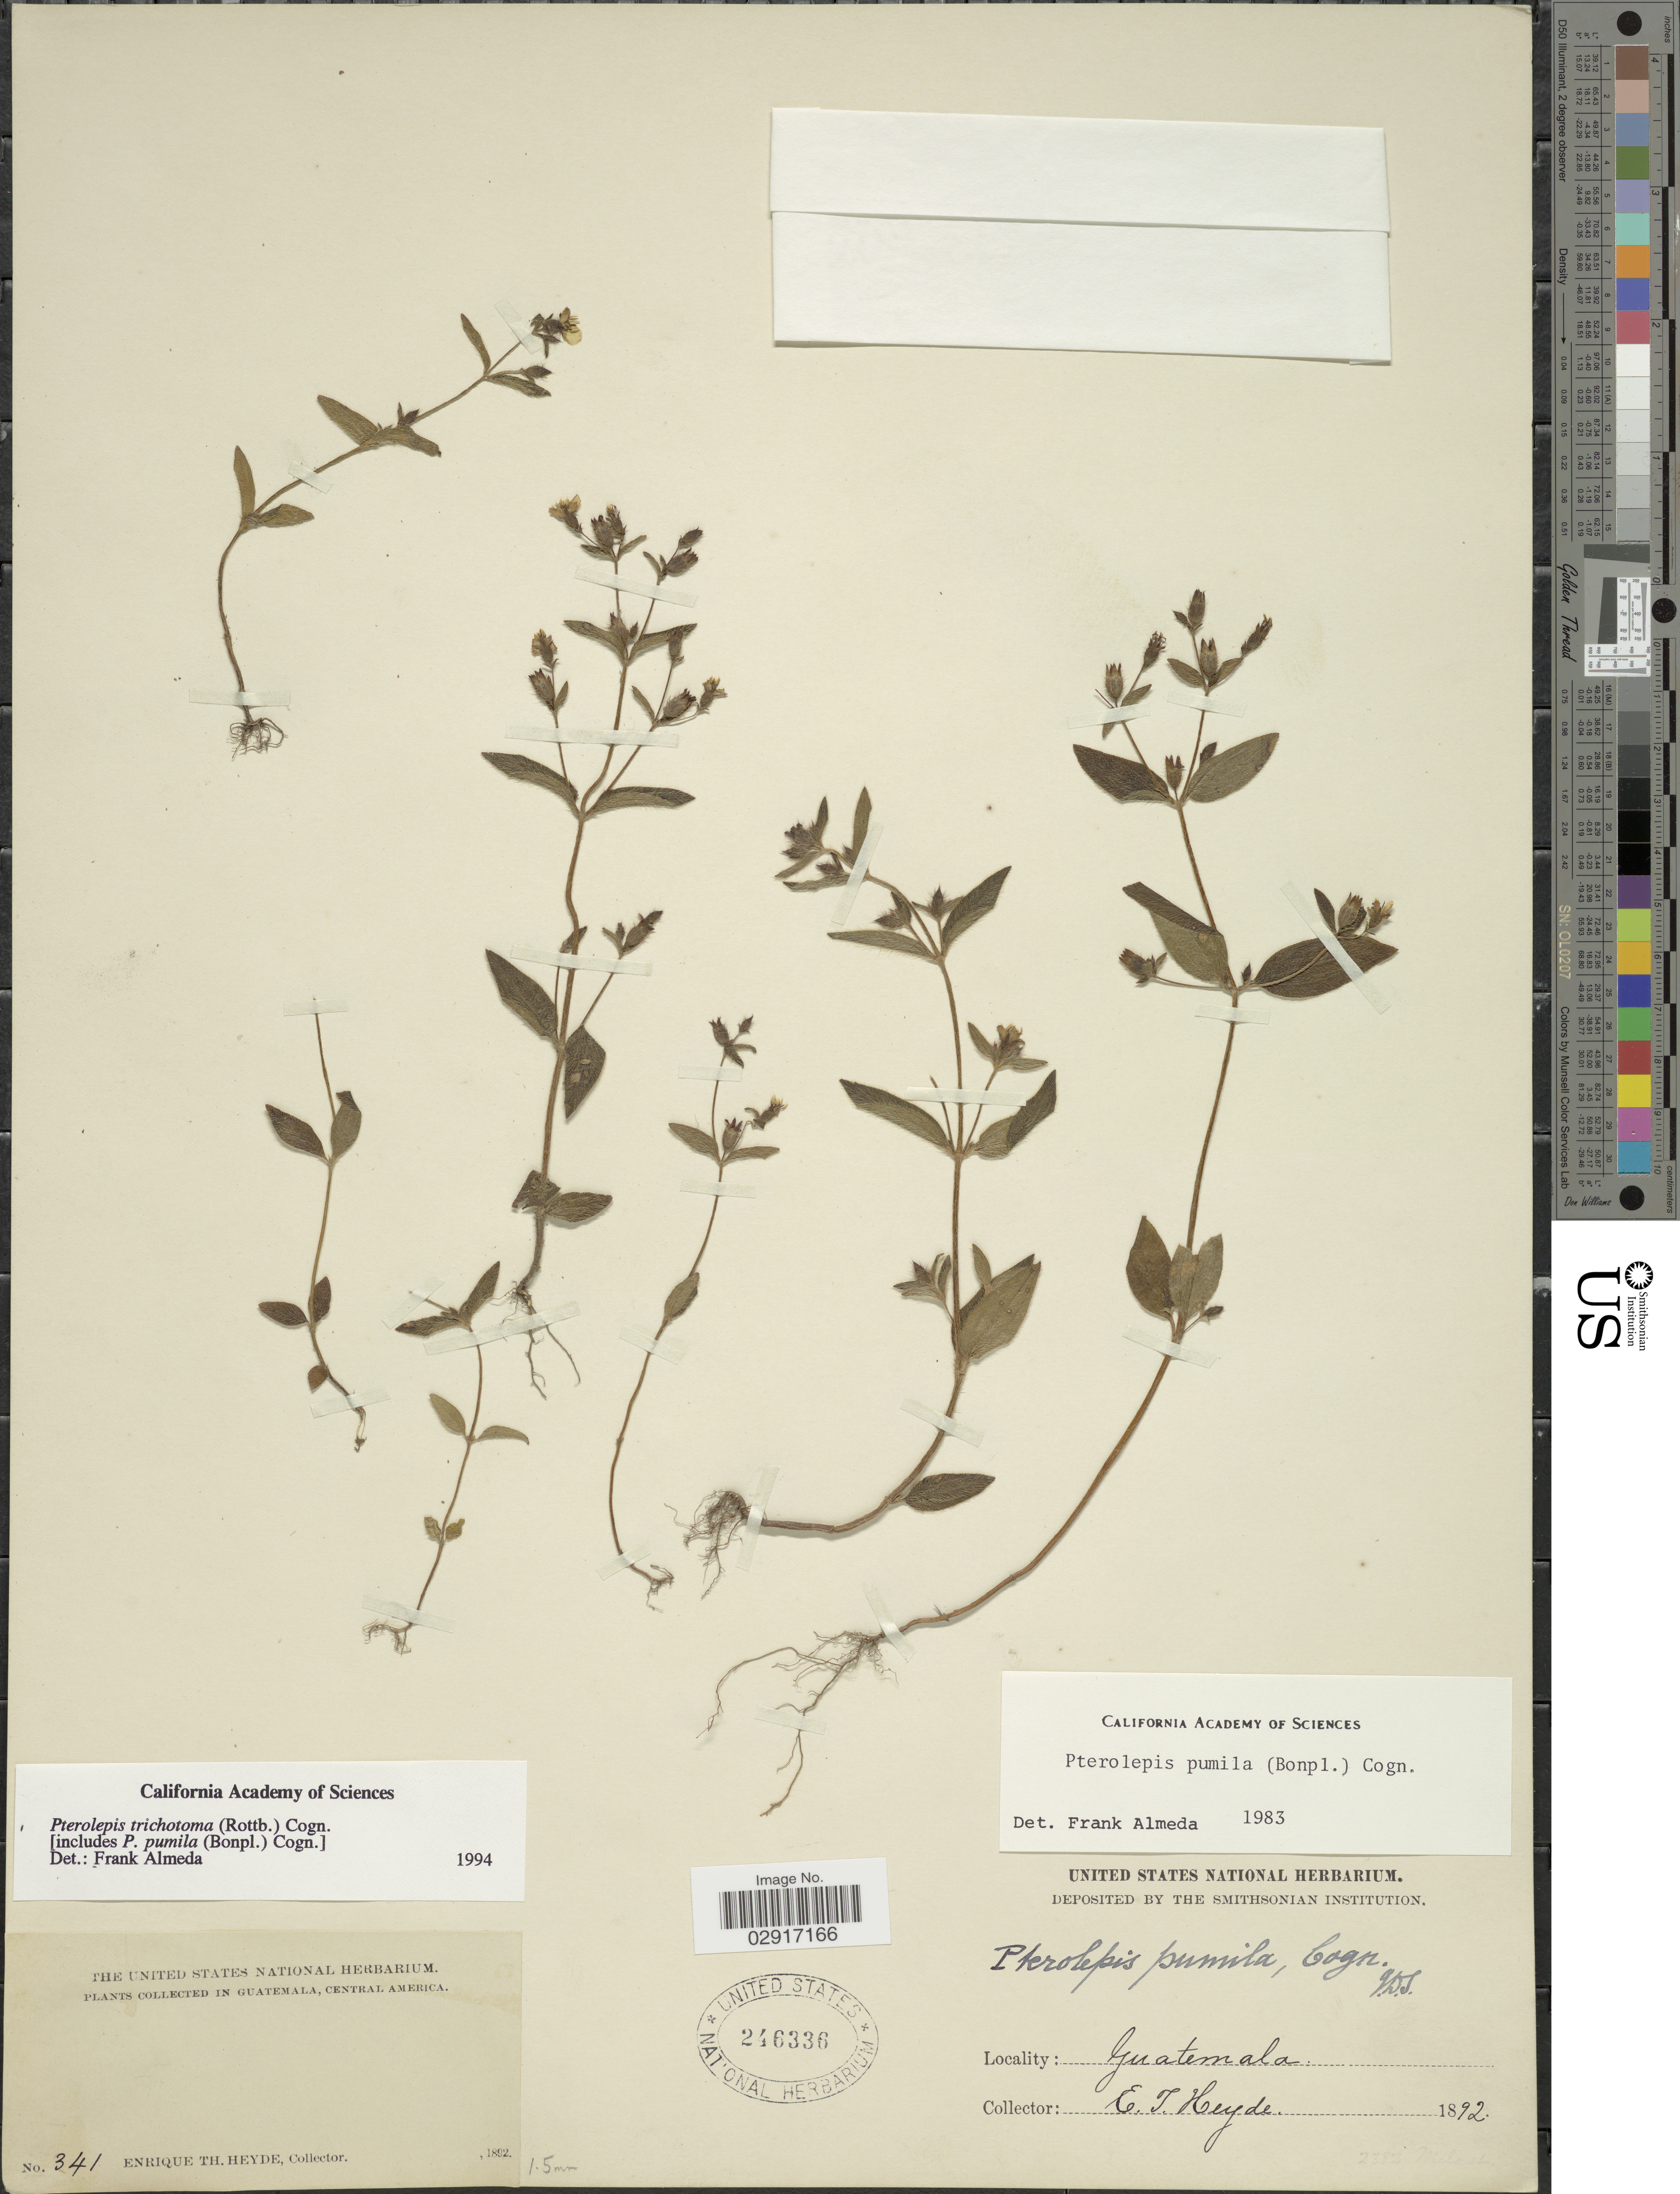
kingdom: Plantae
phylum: Tracheophyta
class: Magnoliopsida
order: Myrtales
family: Melastomataceae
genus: Pterolepis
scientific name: Pterolepis trichotoma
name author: (Rottb.) Cogn.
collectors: E. T. Heyde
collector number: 341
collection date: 1892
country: Guatemala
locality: Central America.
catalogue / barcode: US 246336